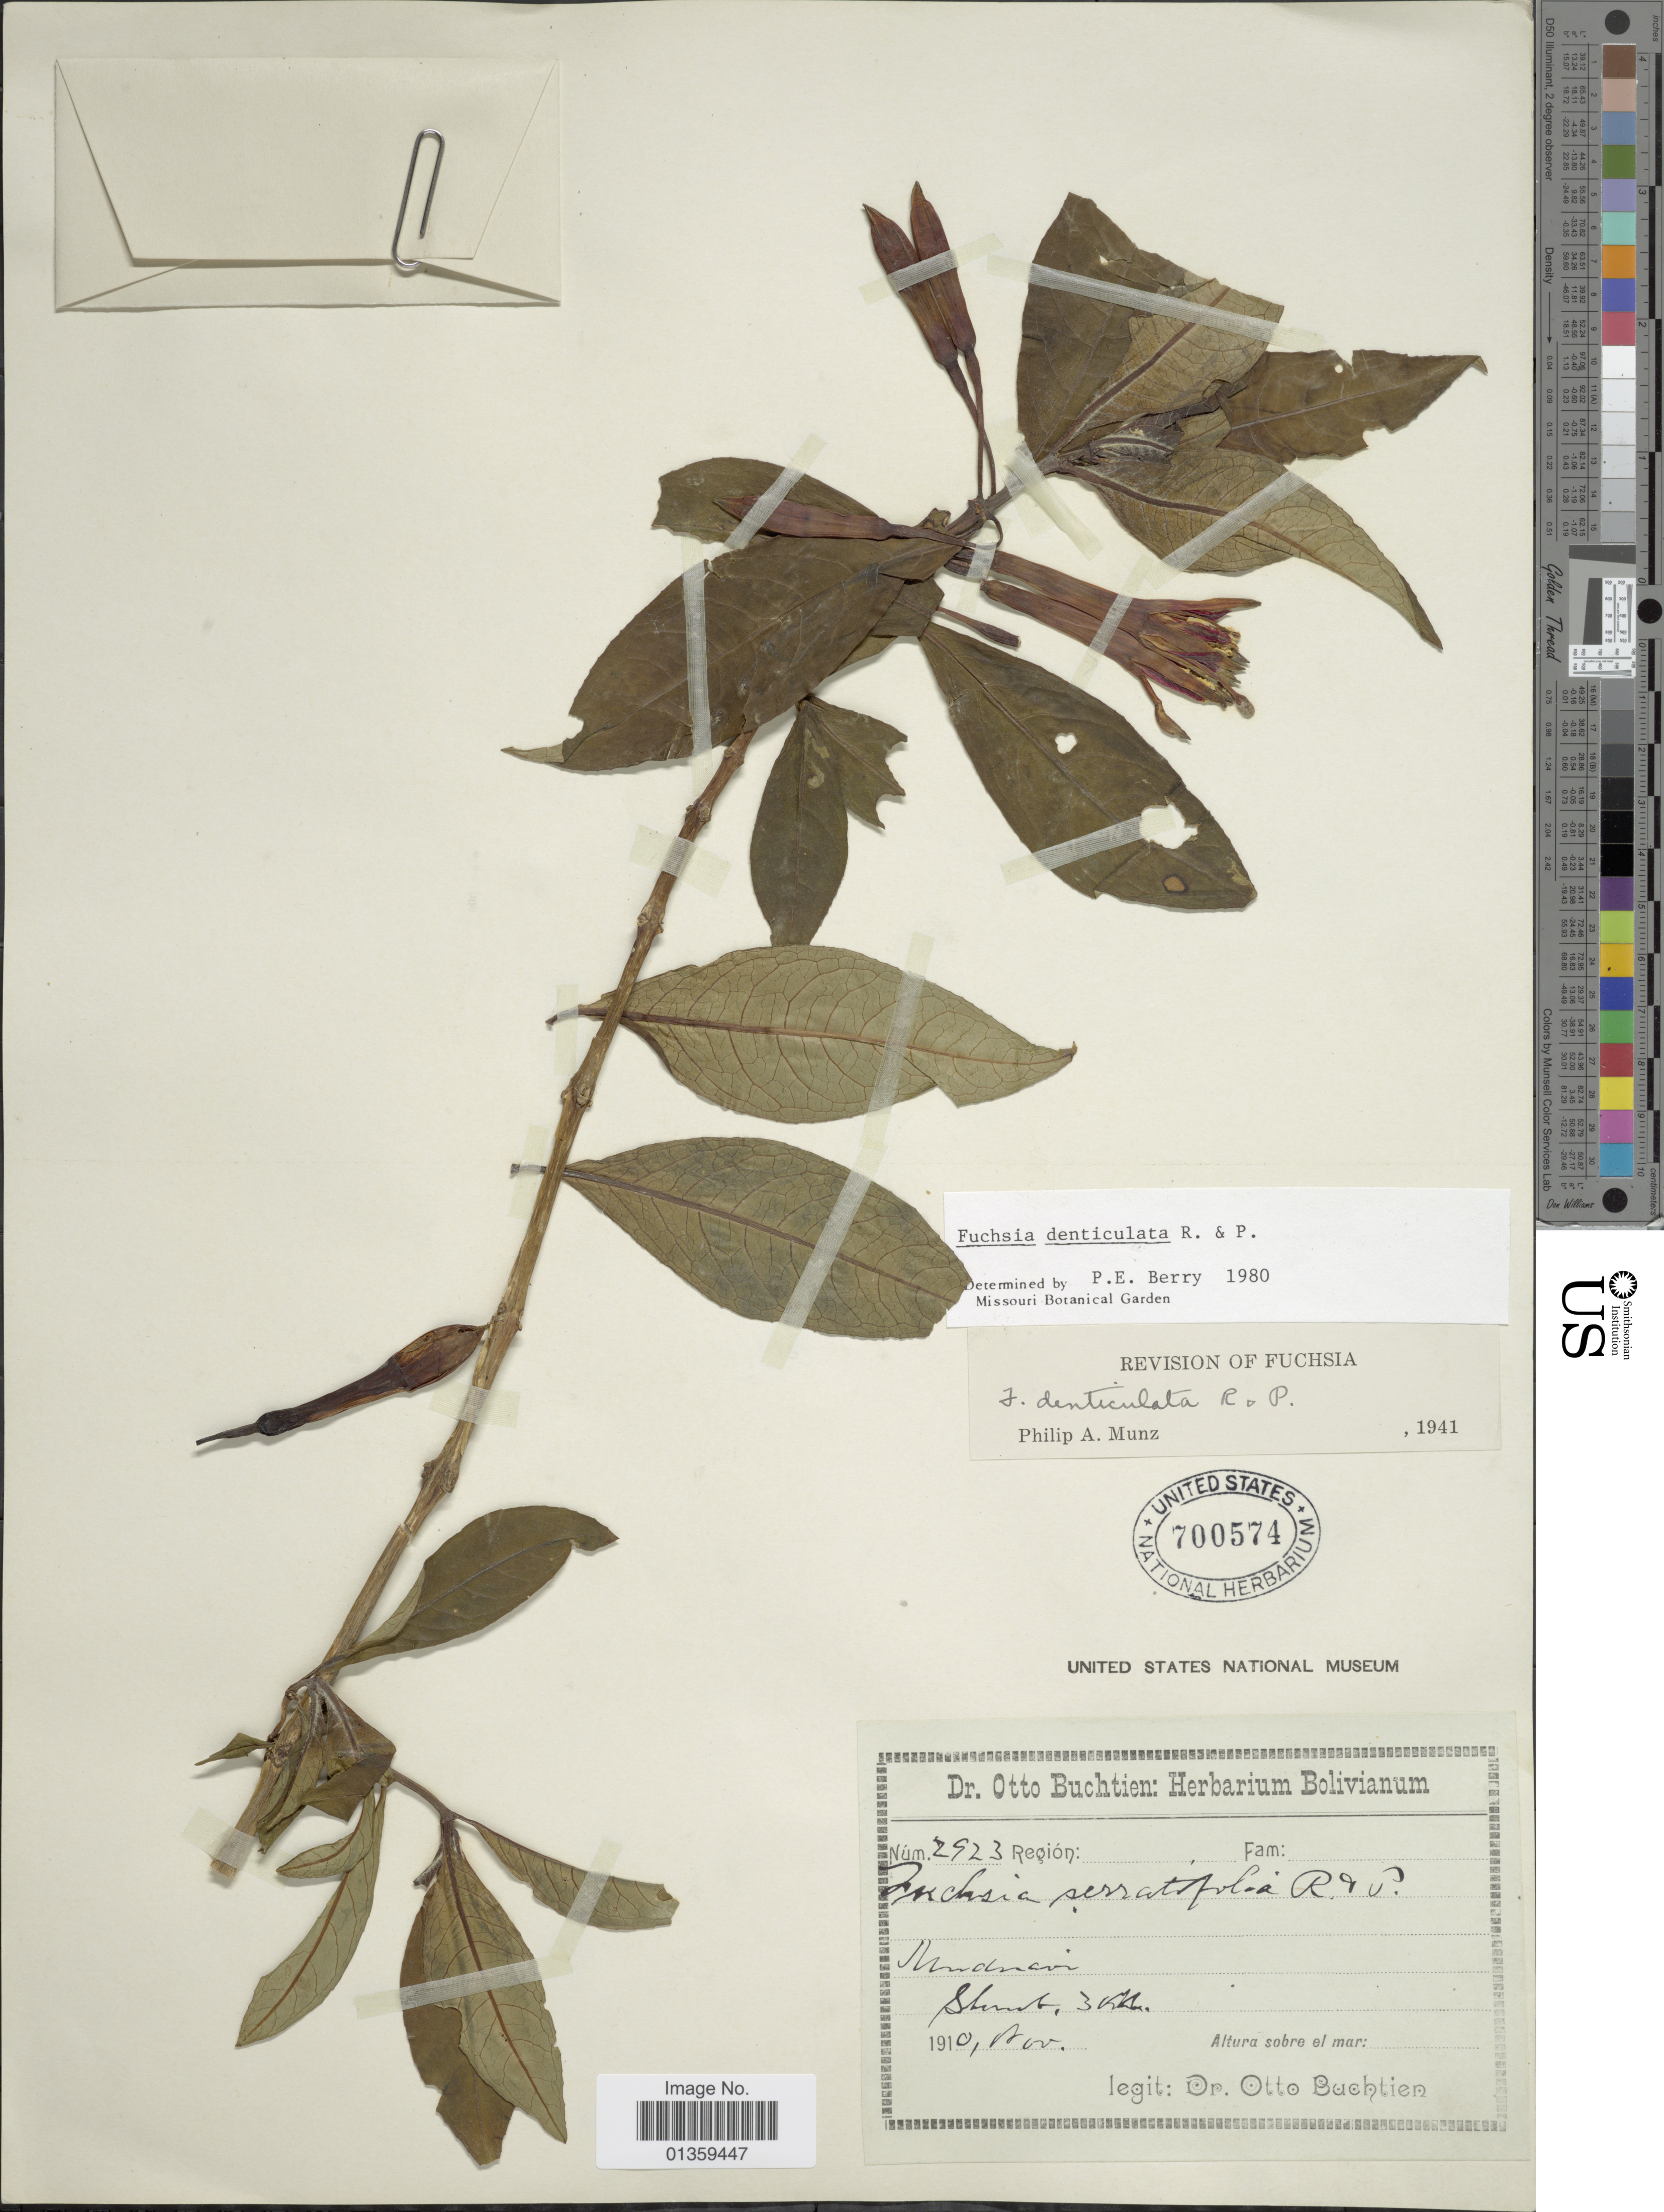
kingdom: Plantae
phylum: Tracheophyta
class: Magnoliopsida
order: Myrtales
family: Onagraceae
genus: Fuchsia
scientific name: Fuchsia denticulata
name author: Ruiz & Pav.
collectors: O. Buchtien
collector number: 2923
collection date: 1910-11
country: Bolivia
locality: Unduavi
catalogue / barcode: US 700574